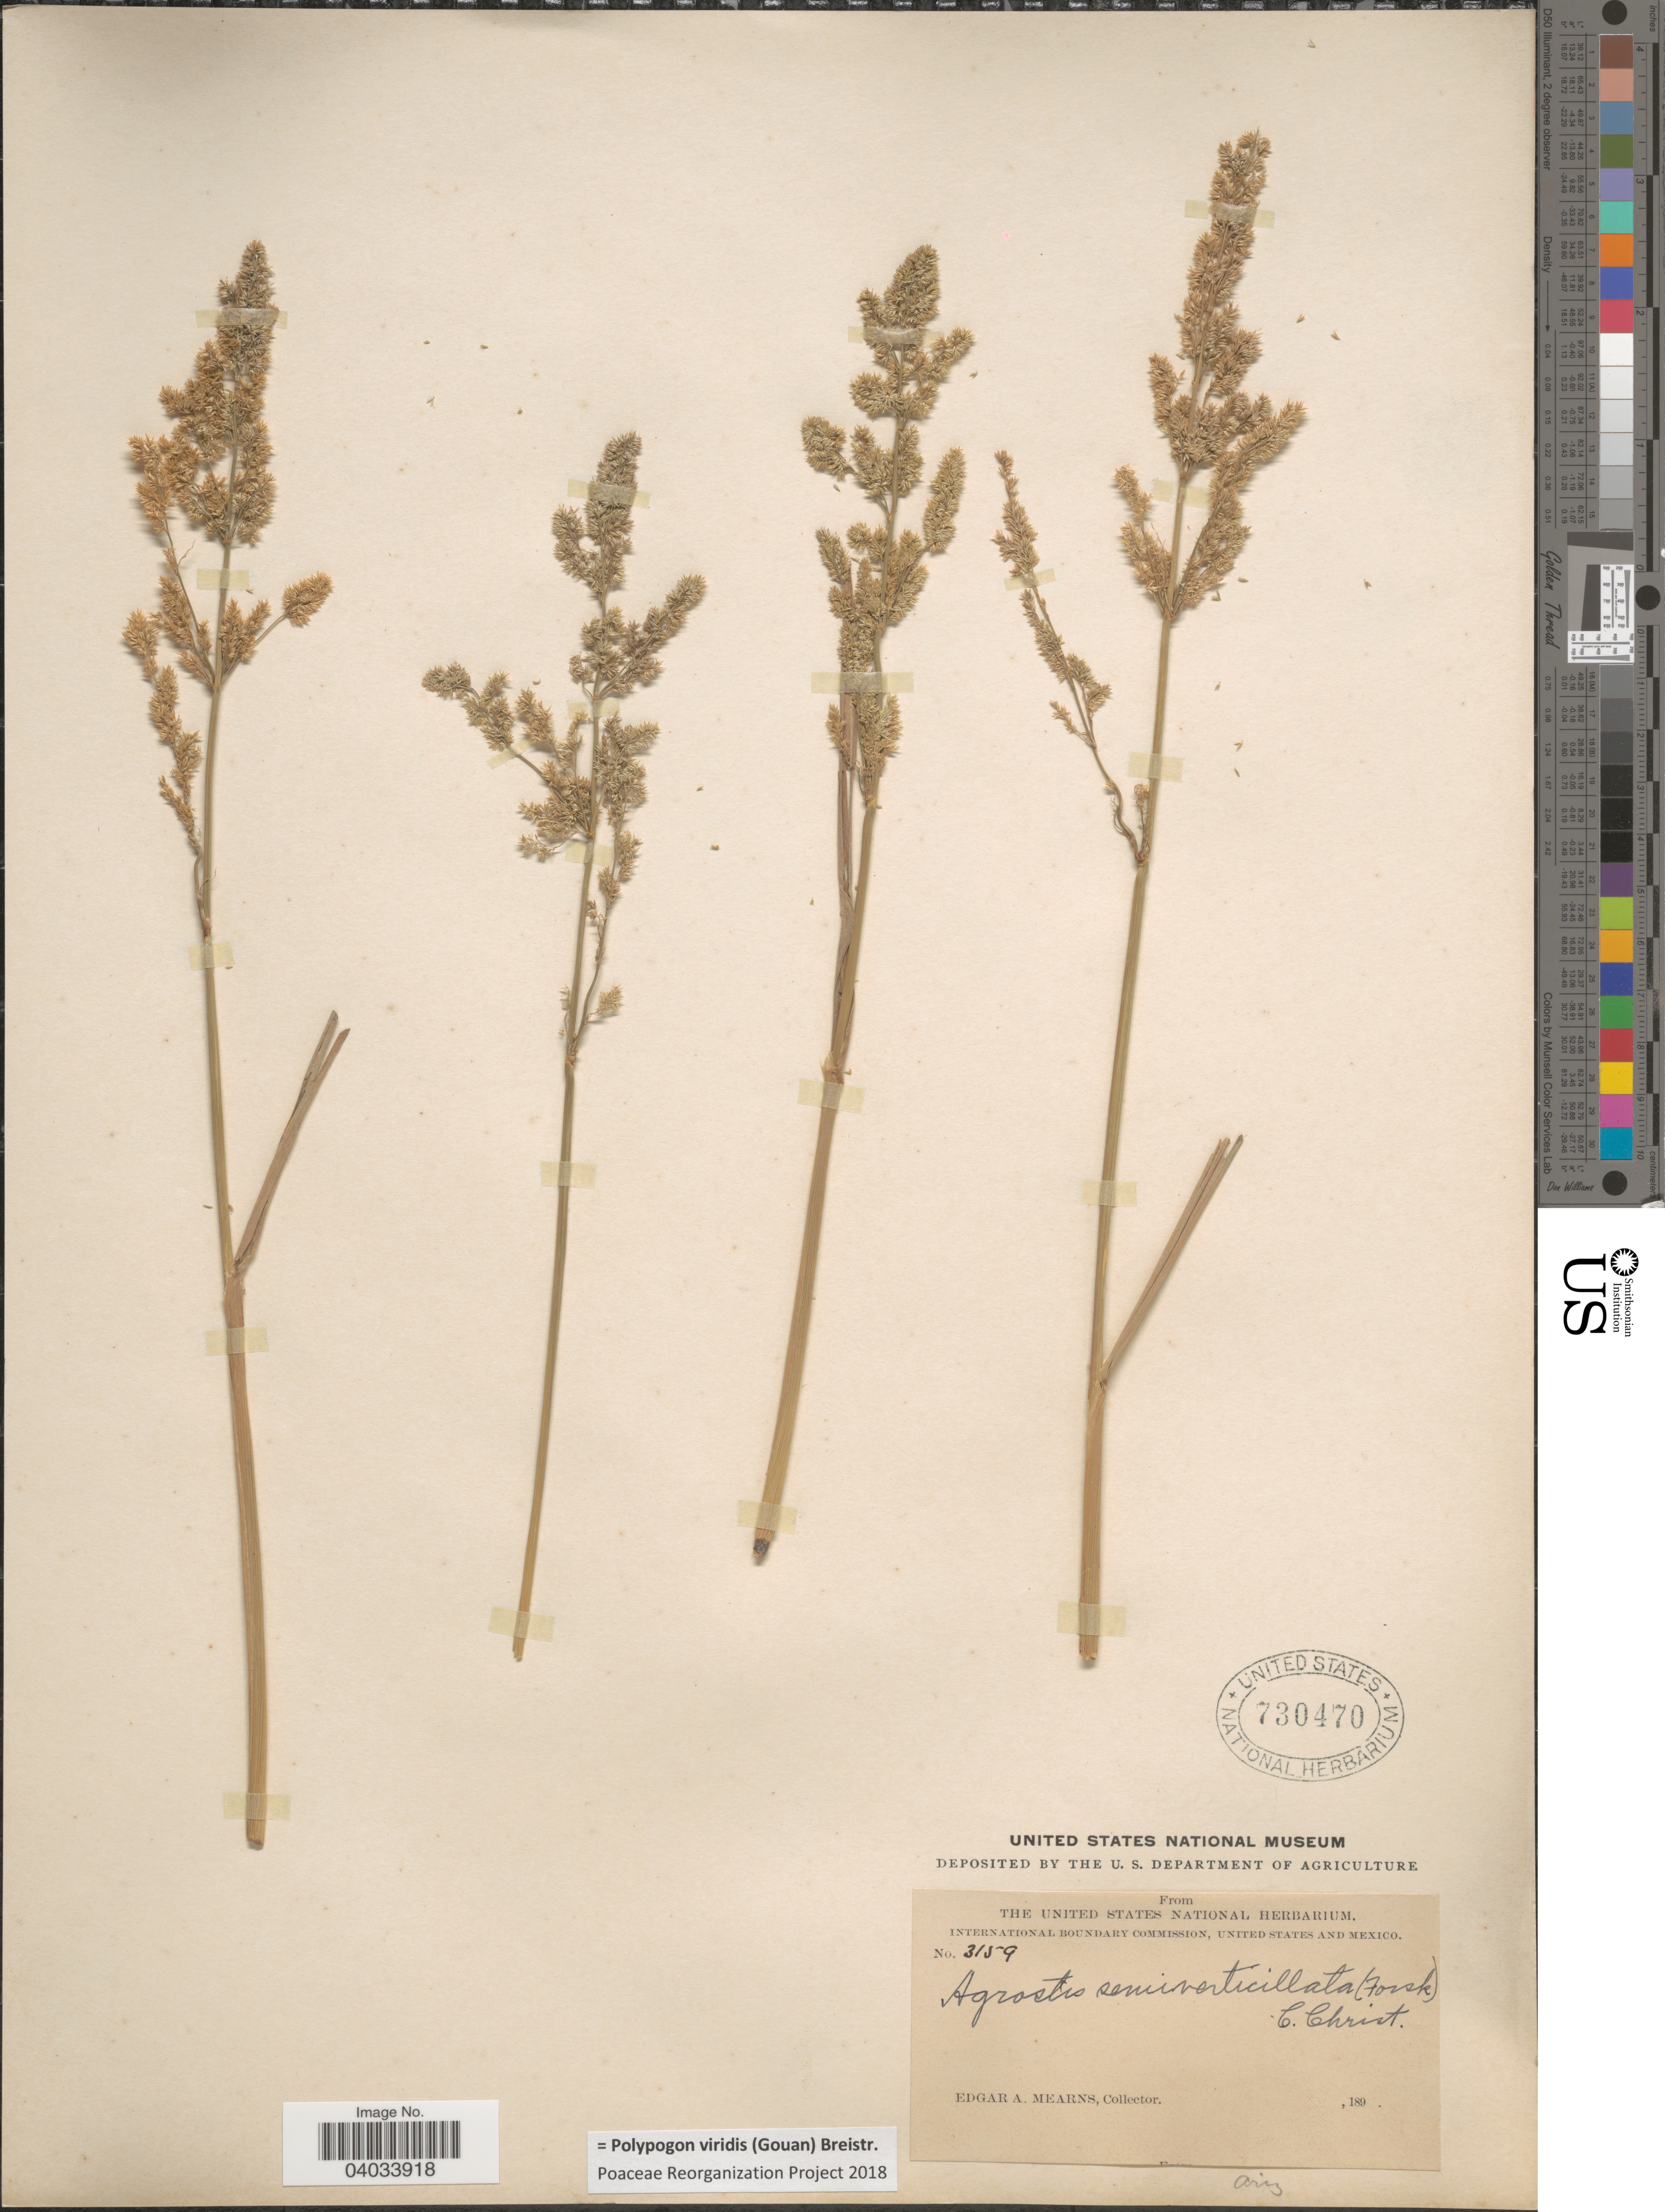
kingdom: Plantae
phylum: Tracheophyta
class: Liliopsida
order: Poales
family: Poaceae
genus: Polypogon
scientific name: Polypogon viridis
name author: (Gouan) Breistroffer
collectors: E. A. Mearns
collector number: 3159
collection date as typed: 189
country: United States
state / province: Arizona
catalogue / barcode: US 730470